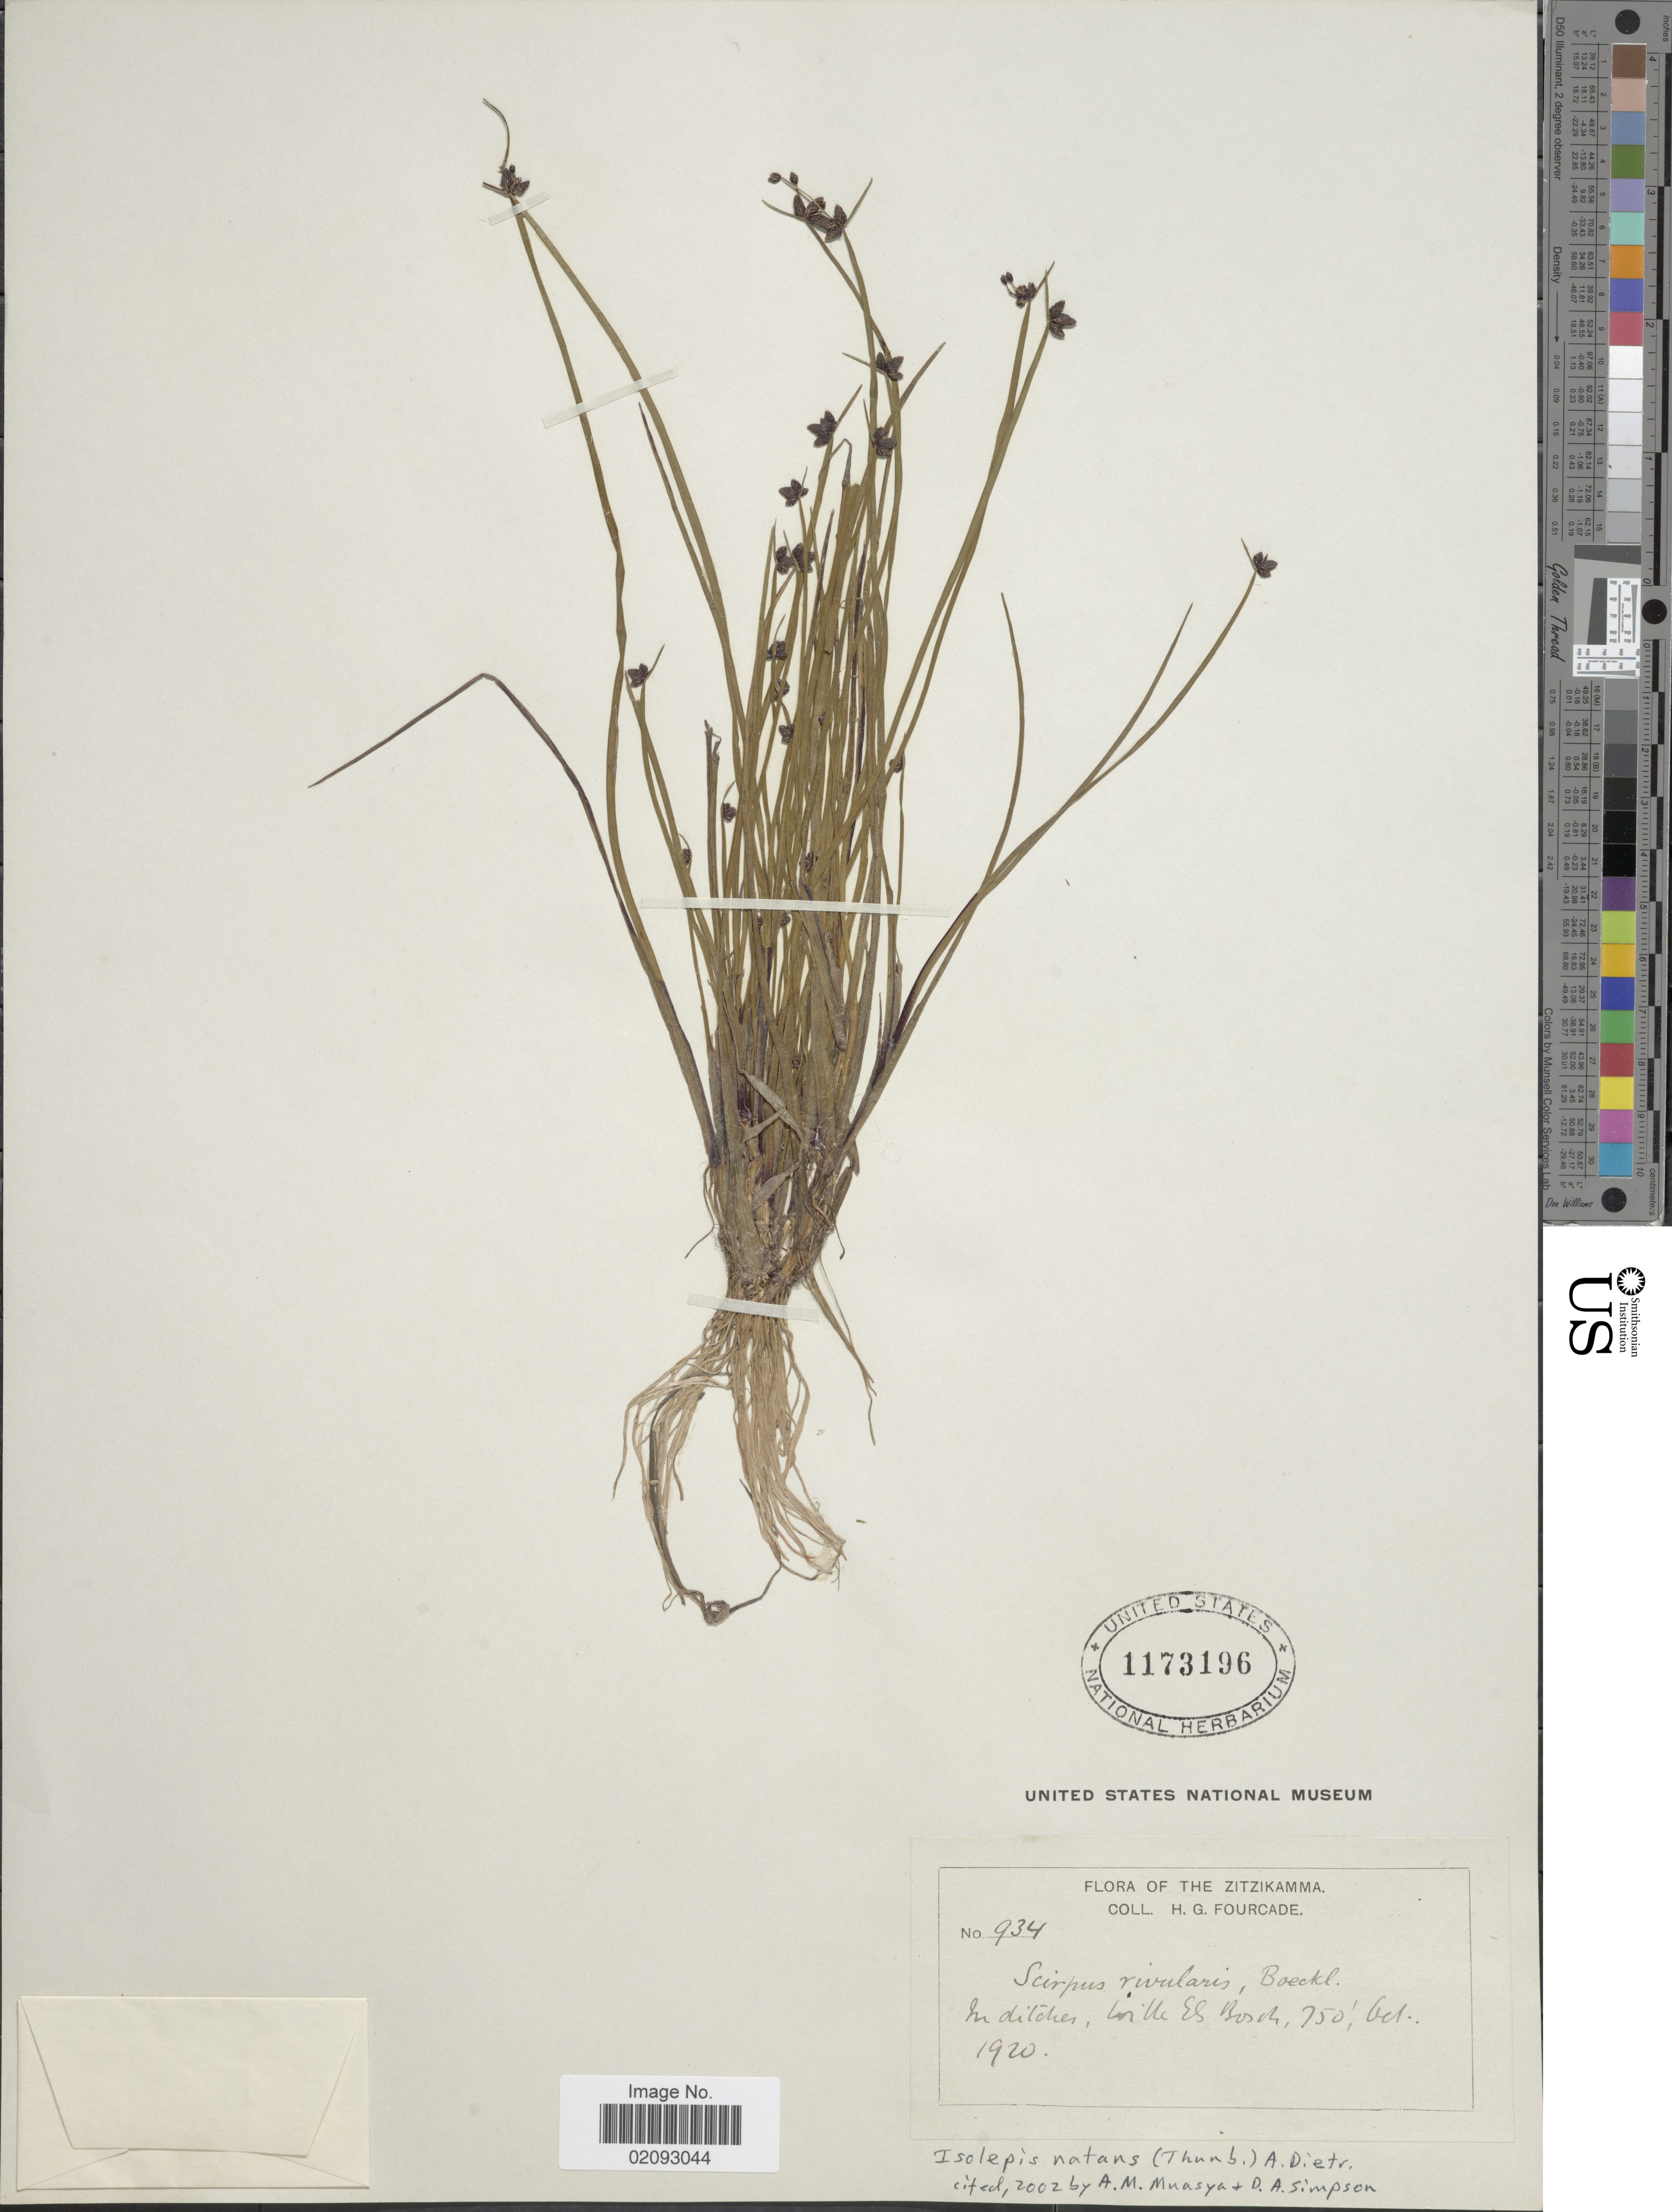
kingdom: Plantae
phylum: Tracheophyta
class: Liliopsida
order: Poales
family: Cyperaceae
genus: Isolepis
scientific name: Isolepis natans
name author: (Thunb.) A. Dietr.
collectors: H. G. Fourcade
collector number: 934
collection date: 1920-10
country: South Africa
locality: The Zitzikmma, In ditches, Ville El Bosch.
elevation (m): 229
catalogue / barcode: US 1173196